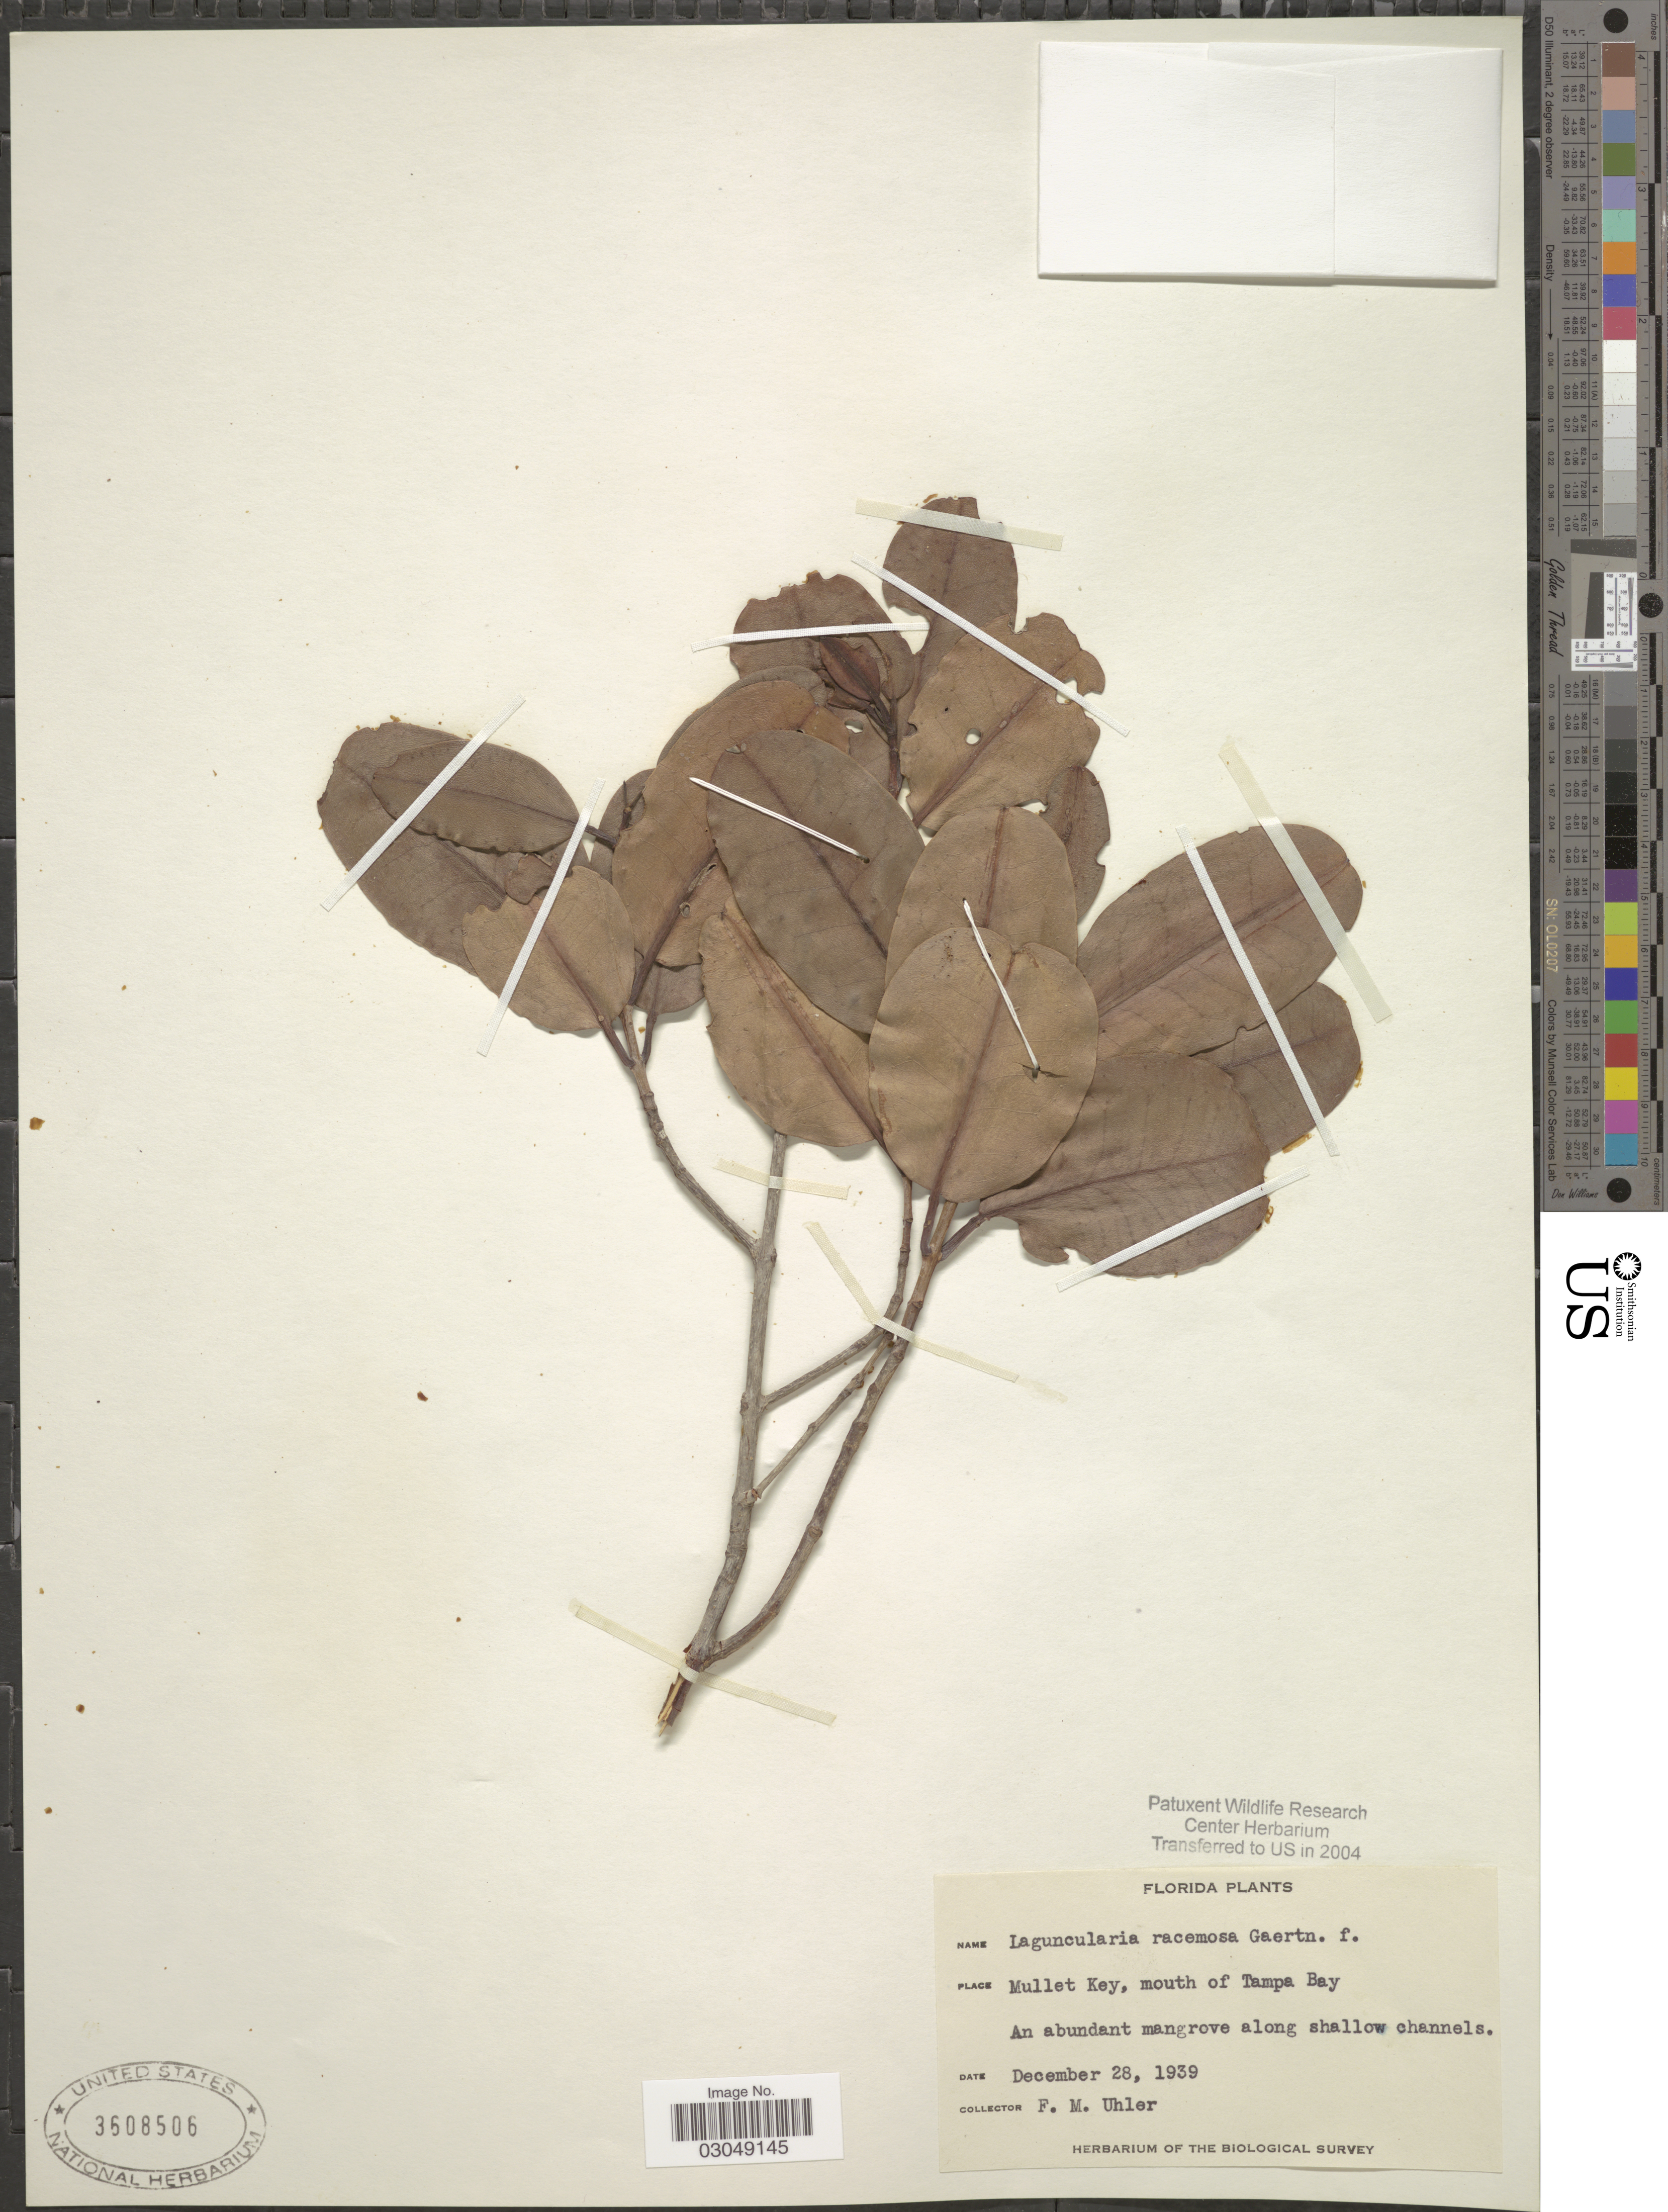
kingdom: Plantae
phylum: Tracheophyta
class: Magnoliopsida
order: Myrtales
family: Combretaceae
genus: Laguncularia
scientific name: Laguncularia racemosa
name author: (L.) C.F. Gaertn.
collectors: F. M. Uhler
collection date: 1939-12-28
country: United States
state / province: Florida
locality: Mullet Key, mouth of Tampa Bay.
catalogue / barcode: US 3608506